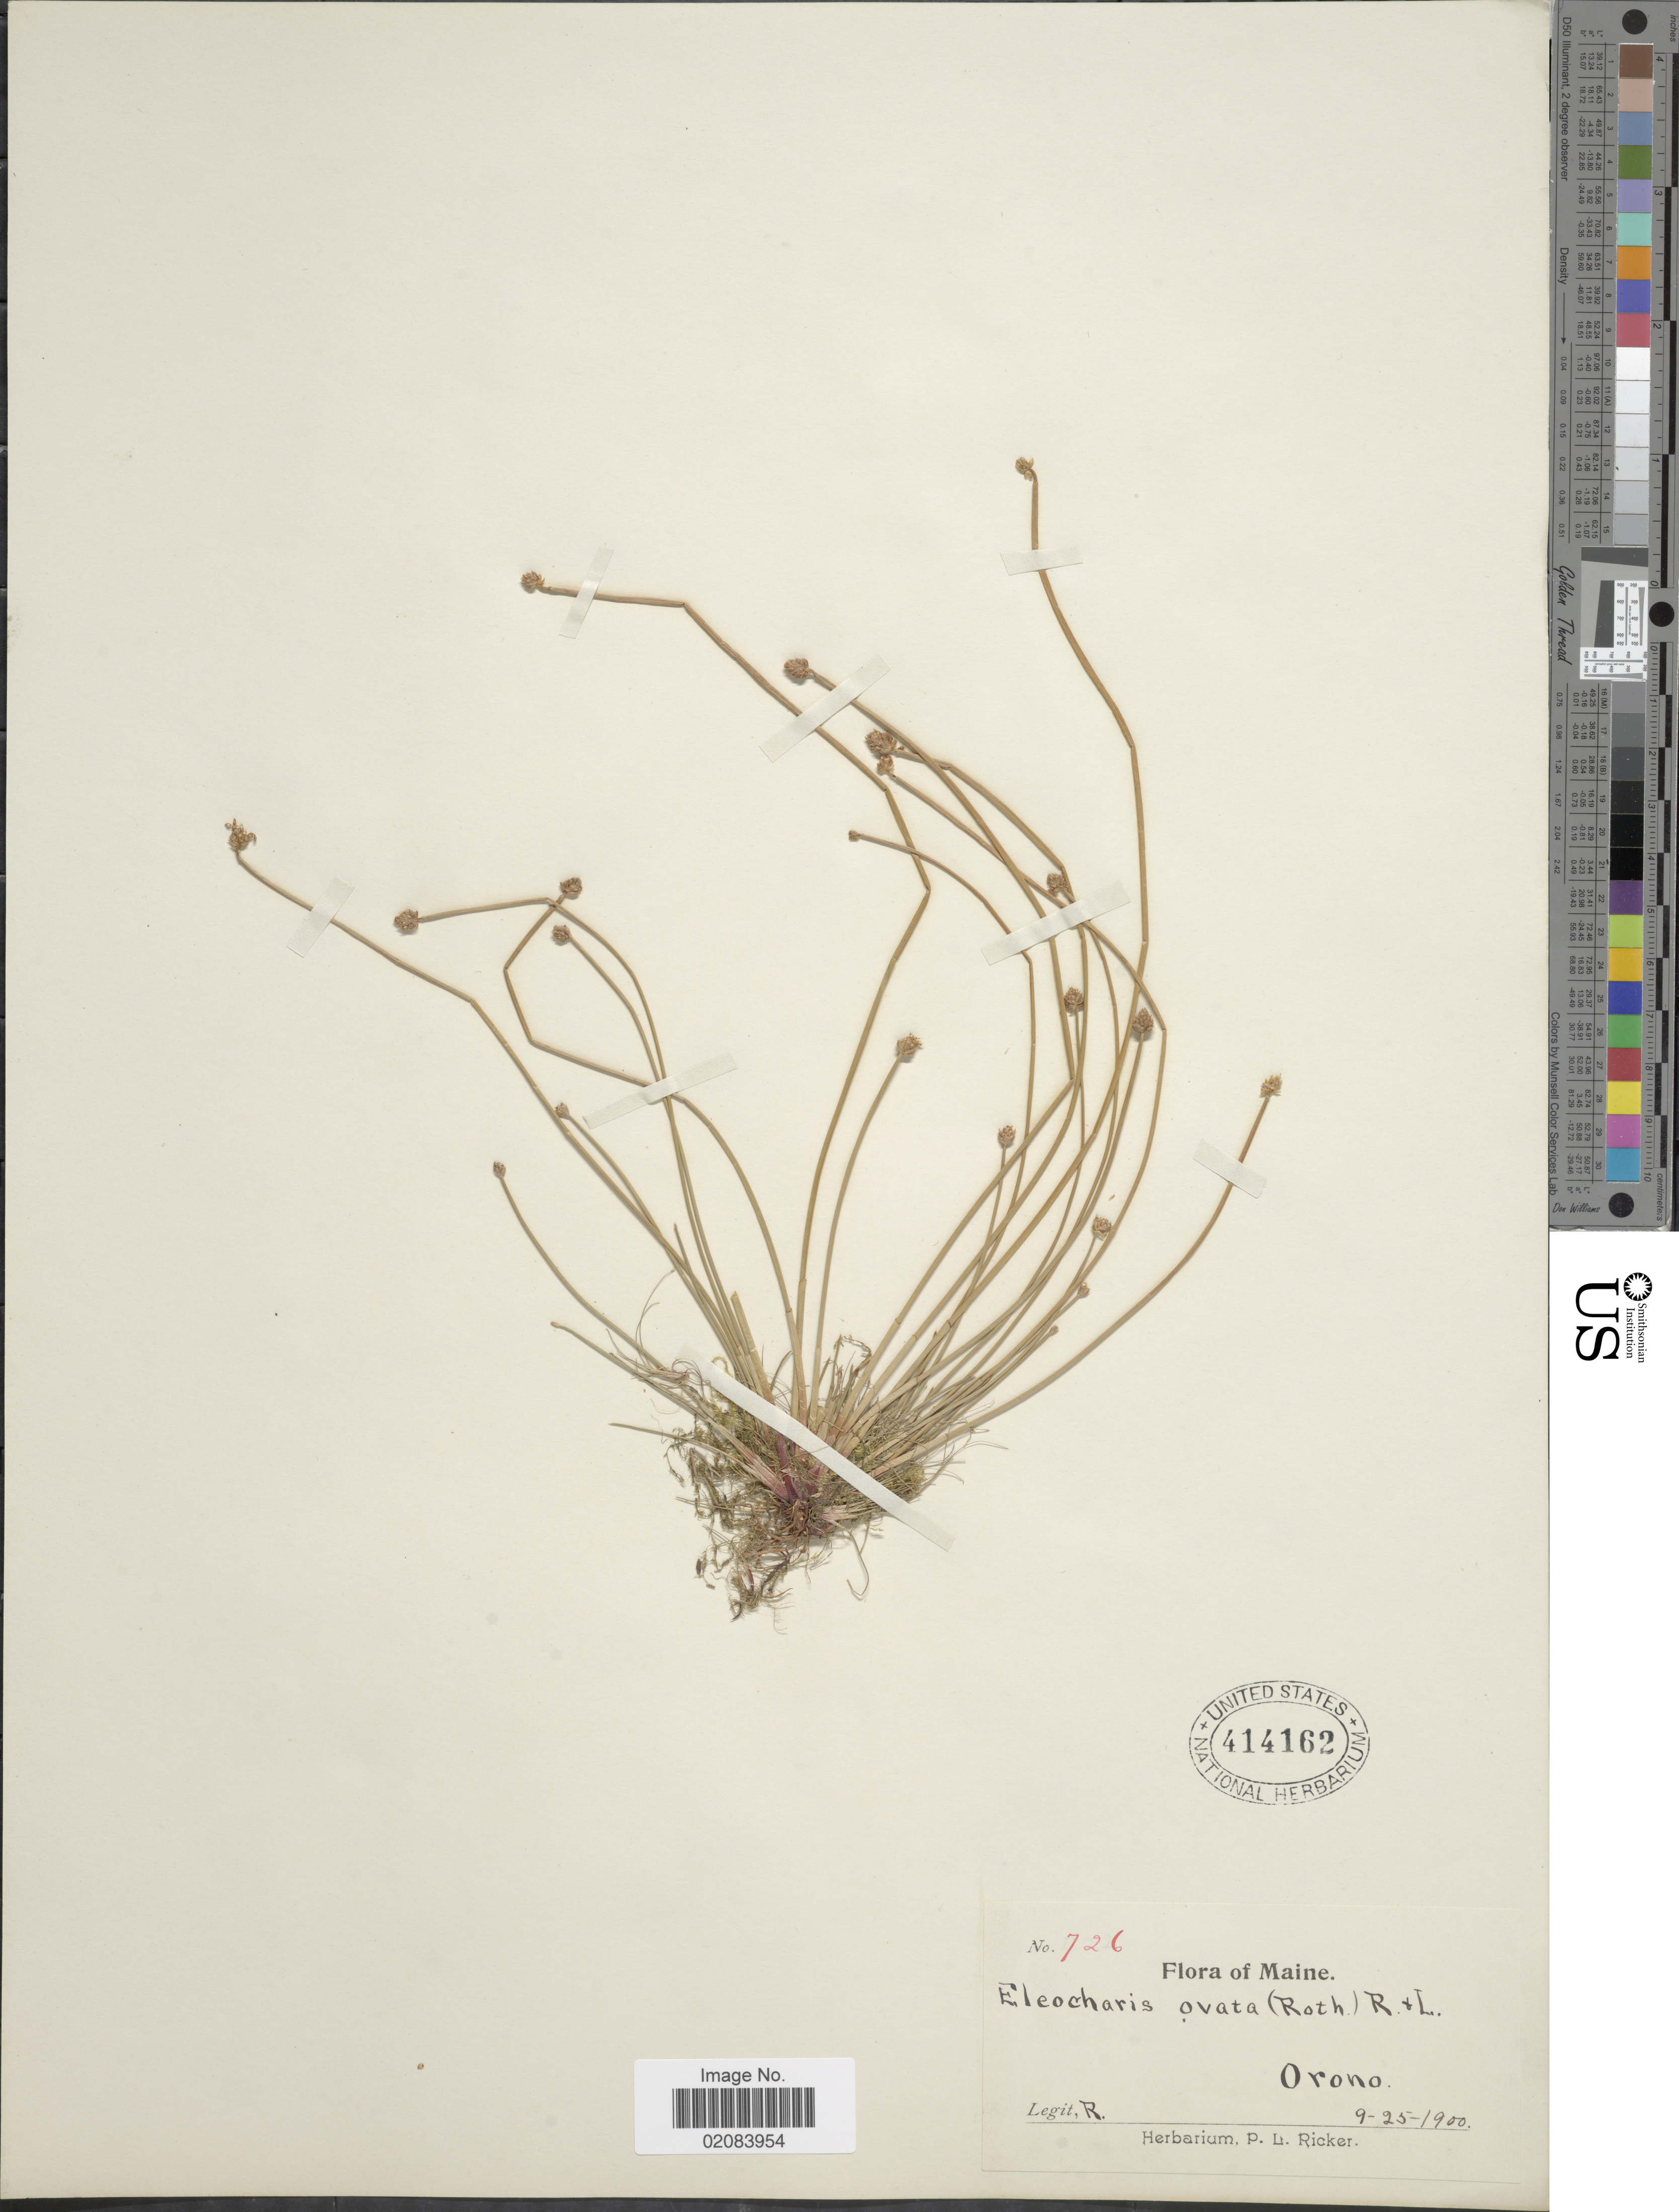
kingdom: Plantae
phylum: Tracheophyta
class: Liliopsida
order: Poales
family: Cyperaceae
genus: Eleocharis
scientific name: Eleocharis ovata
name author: (Roth) Roem. & Schult.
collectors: P. Ricker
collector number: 726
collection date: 1900-09-25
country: United States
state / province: Maine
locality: Orono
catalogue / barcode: US 414162